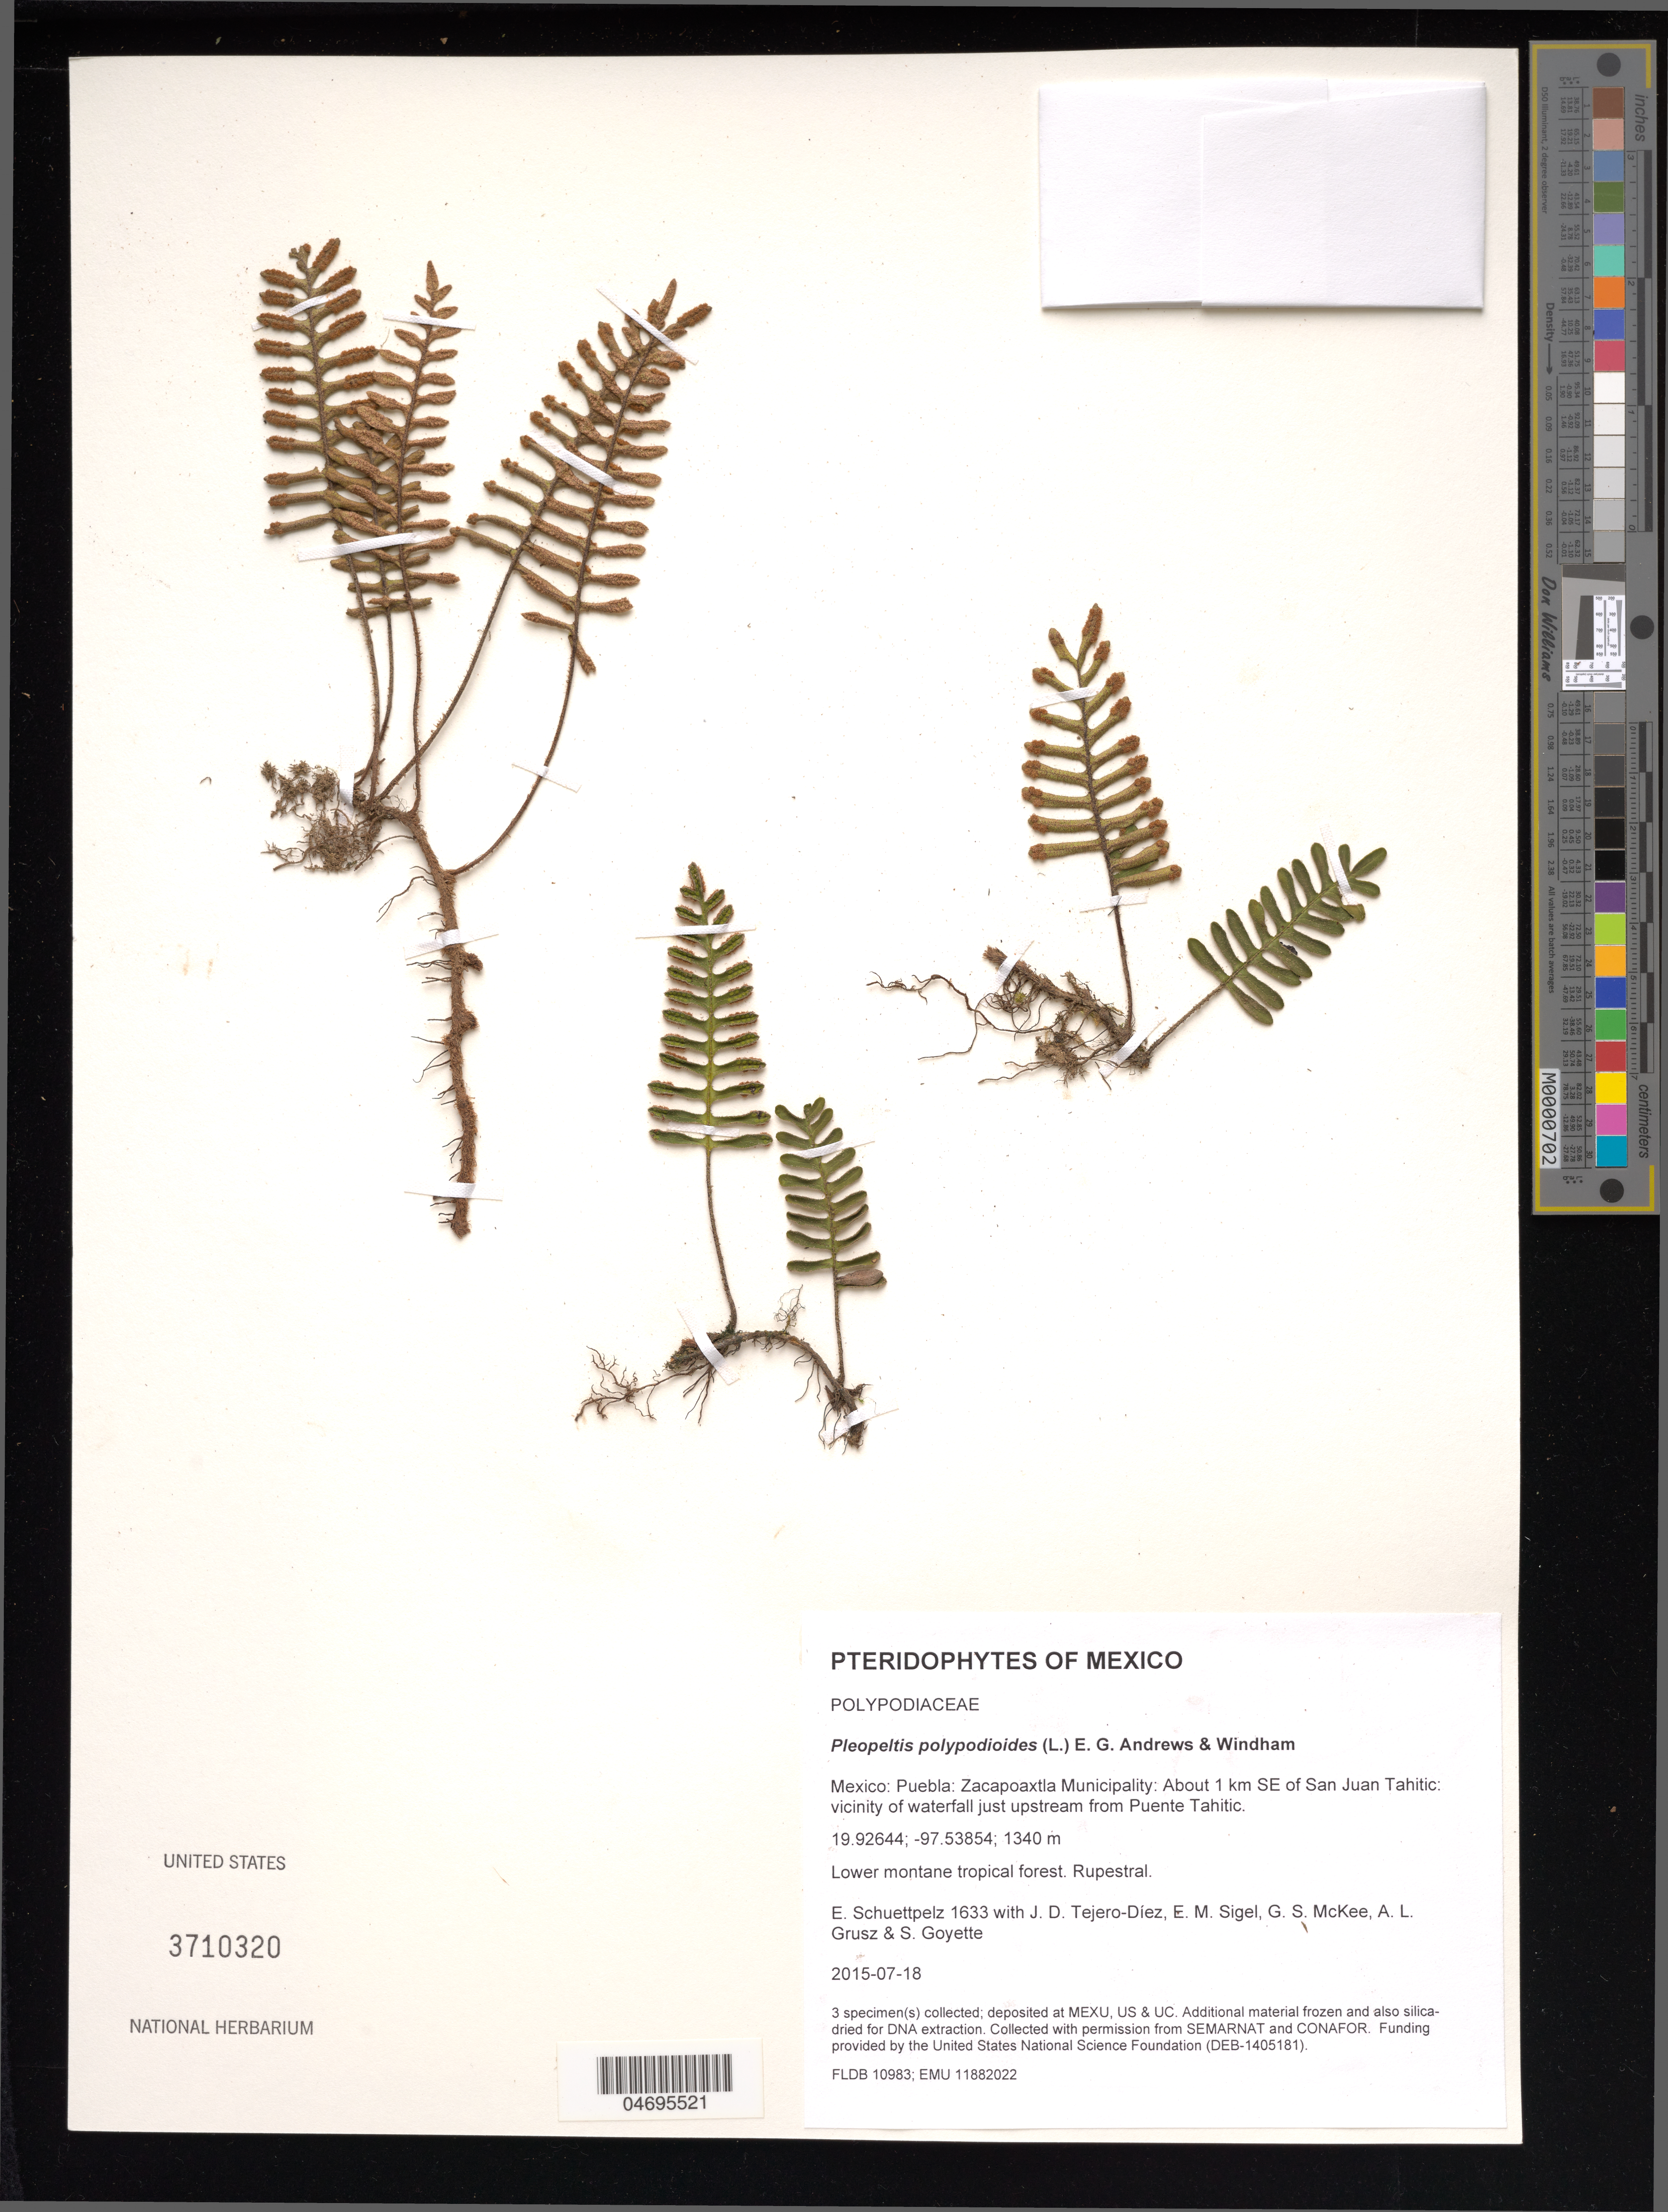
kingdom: Plantae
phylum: Tracheophyta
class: Polypodiopsida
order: Polypodiales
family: Polypodiaceae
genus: Pleopeltis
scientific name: Pleopeltis polypodioides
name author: (L.) E.G. Andrews & Windham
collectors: E. Schuettpelz, D. Tejero-Díez, E. M. Sigel, G. S. McKee & A. Grusz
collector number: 1633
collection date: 2015-07-18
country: Mexico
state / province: Puebla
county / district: Zacapoaxtla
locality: About 1 km SE of San Juan Tahitic: vicinity of waterfall just upstream from Puente Tahitic.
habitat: Lower montane tropical forest.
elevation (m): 1340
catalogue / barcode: US 3710320